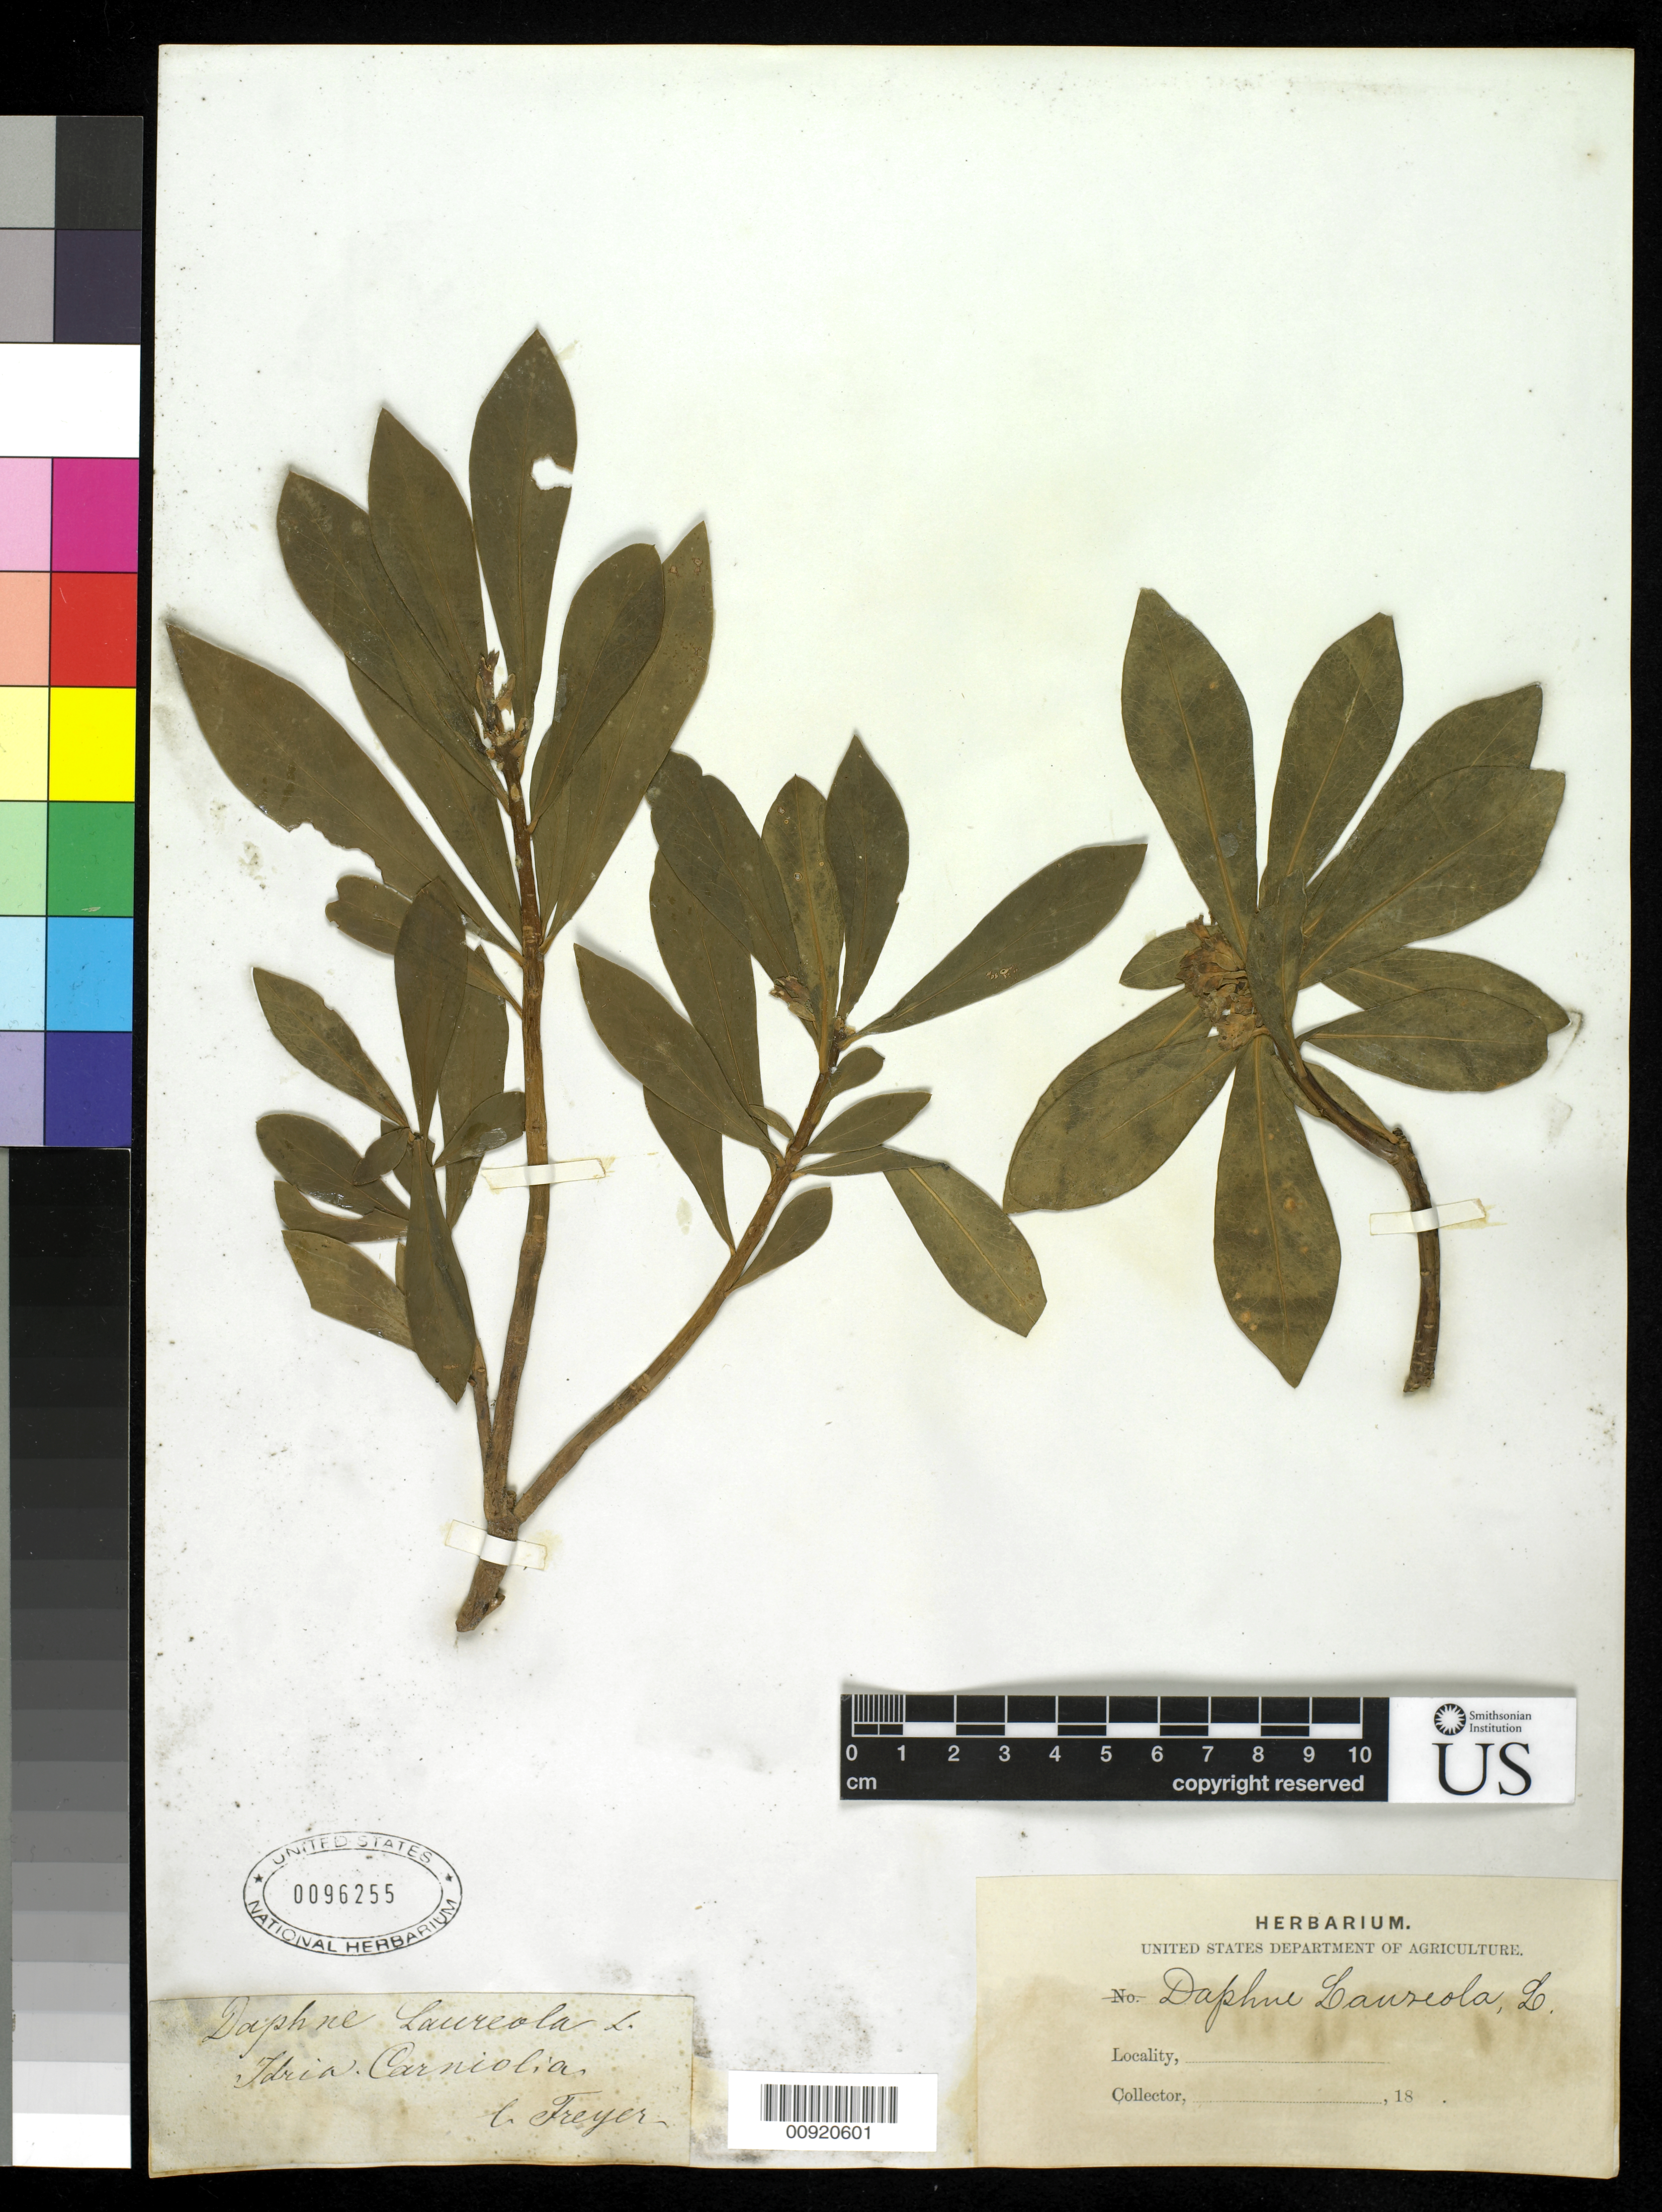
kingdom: Plantae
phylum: Tracheophyta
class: Magnoliopsida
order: Malvales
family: Thymelaeaceae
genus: Daphne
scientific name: Daphne laureola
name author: L.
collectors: -. Freyer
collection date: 1800/1899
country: Austria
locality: Idria, Carniol(i)a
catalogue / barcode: US 96255